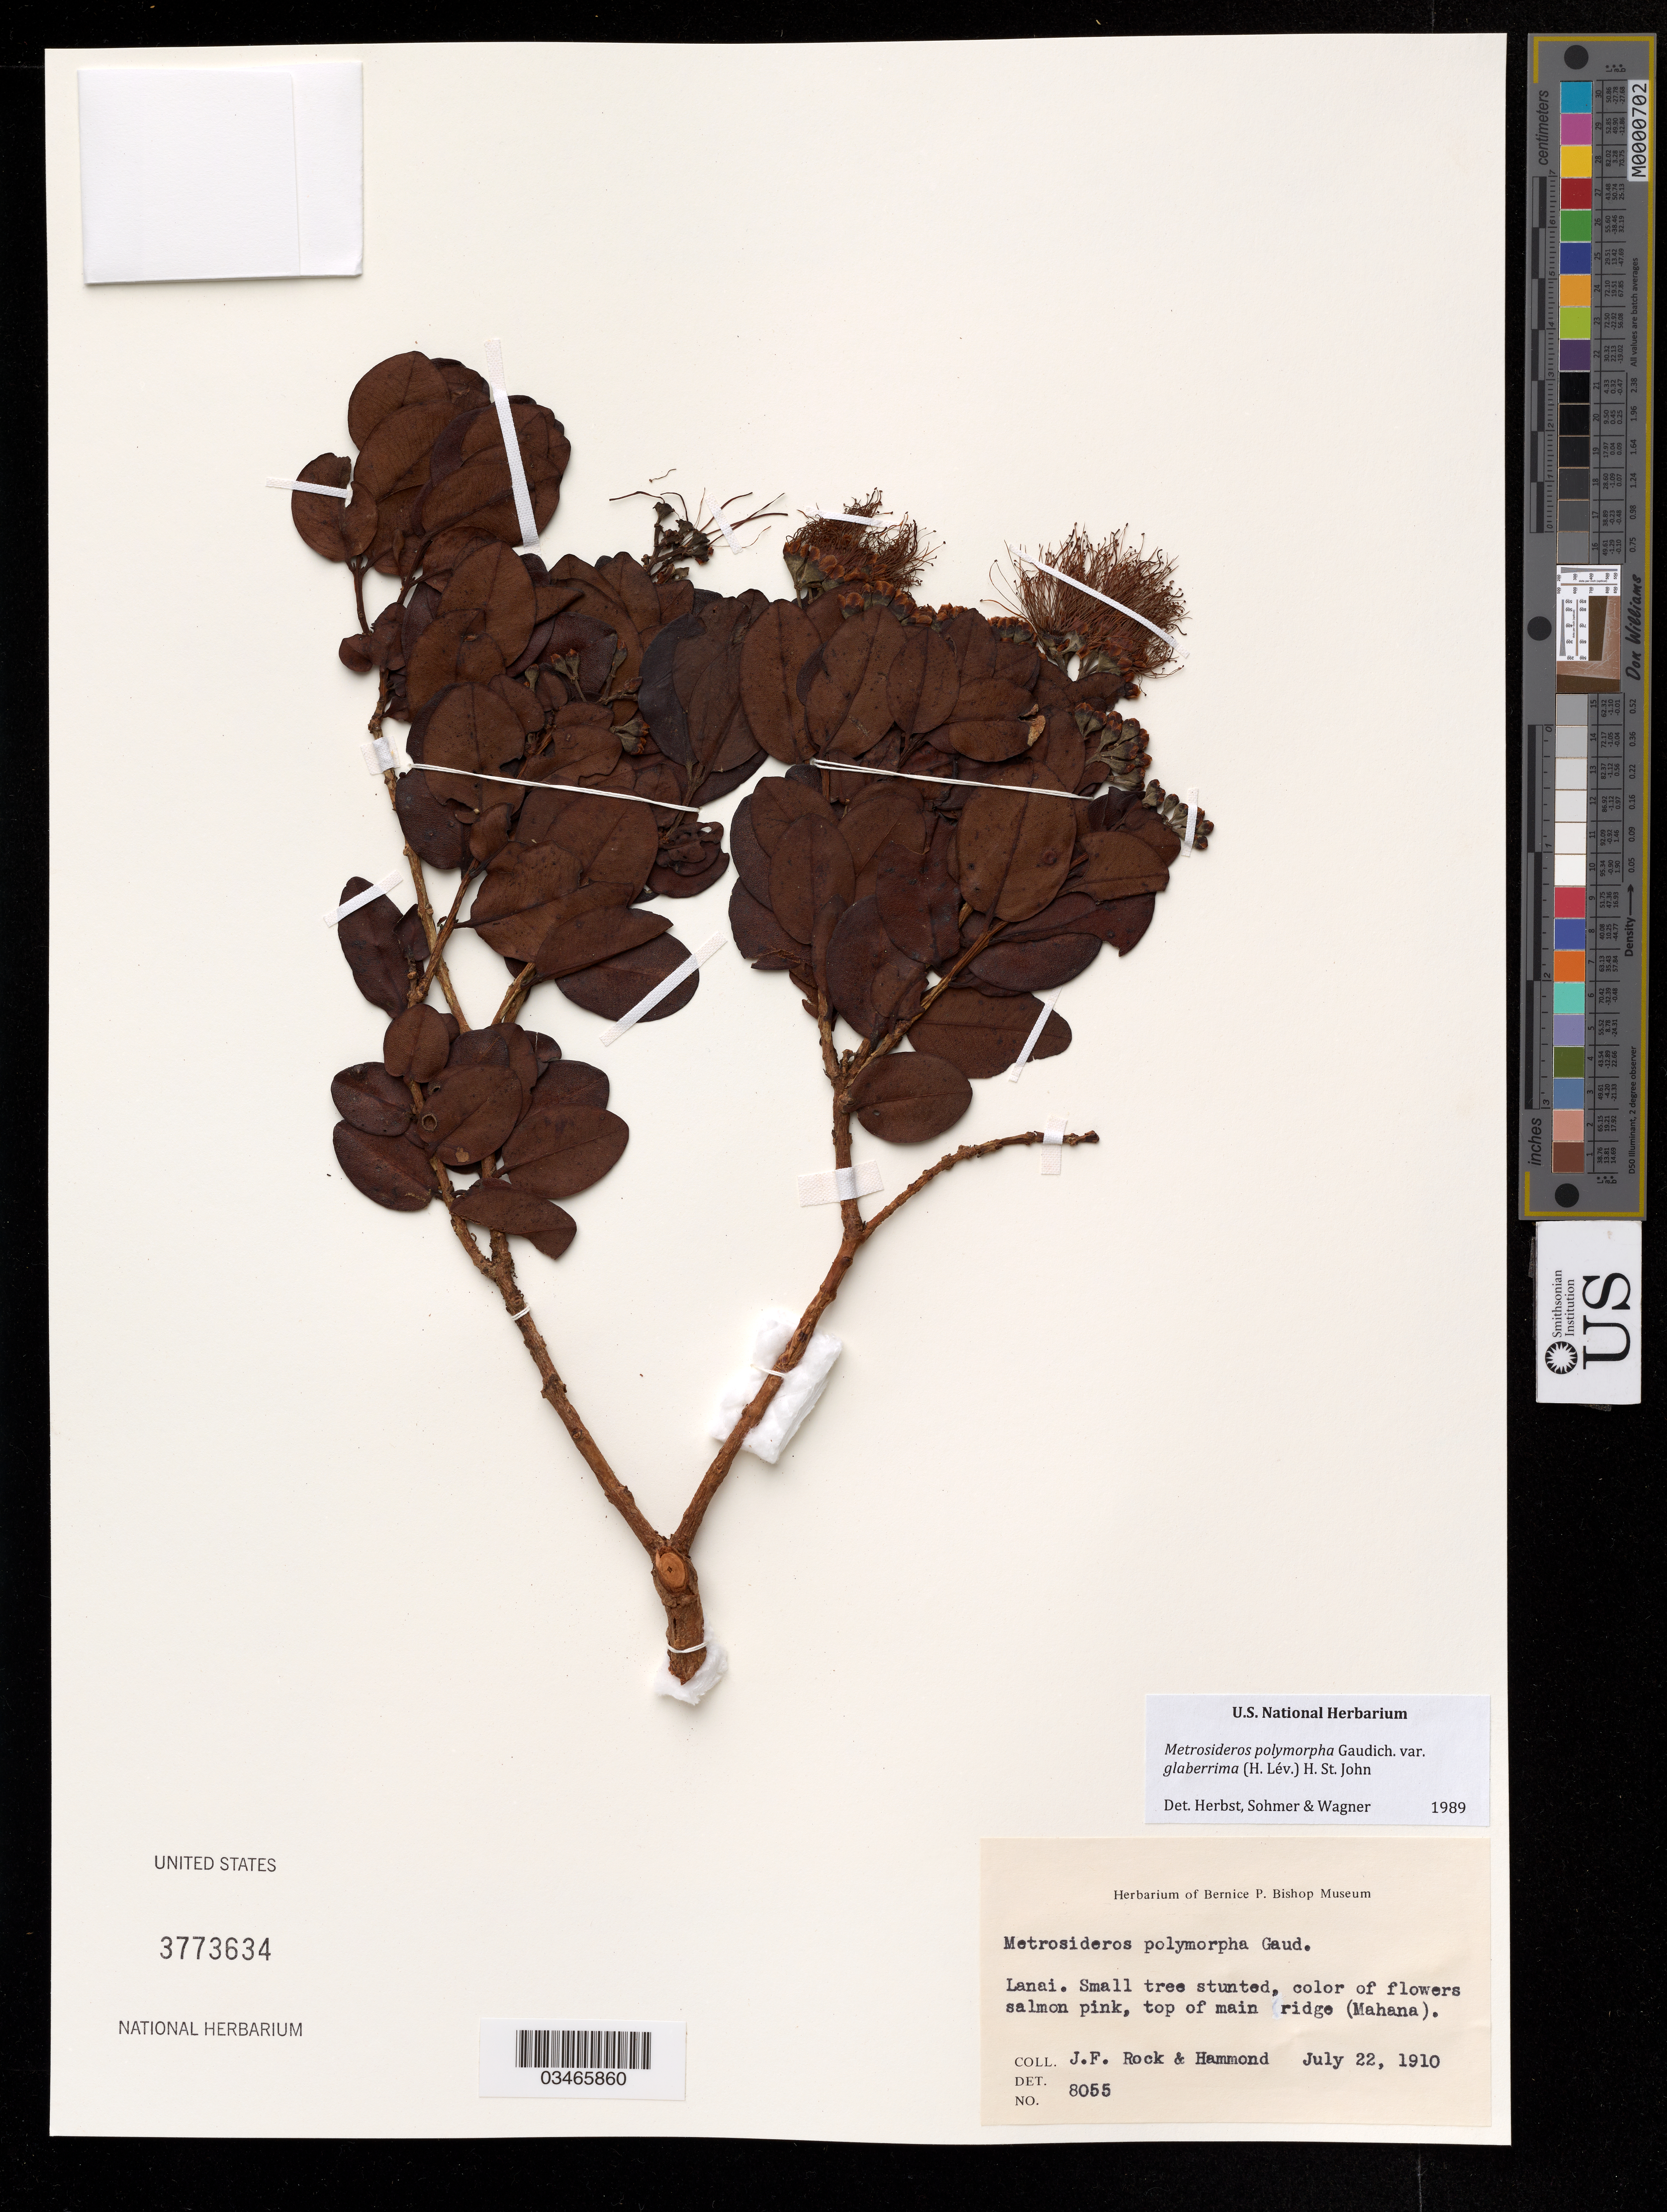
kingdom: Plantae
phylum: Tracheophyta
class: Magnoliopsida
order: Myrtales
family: Myrtaceae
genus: Metrosideros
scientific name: Metrosideros polymorpha var. glaberrima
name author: (H. Lév.) H. St. John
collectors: J. Rock & Hammond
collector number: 8055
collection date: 1910-07-22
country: United States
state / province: Hawaii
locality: Lanai. (Mahana).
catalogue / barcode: US 3773634